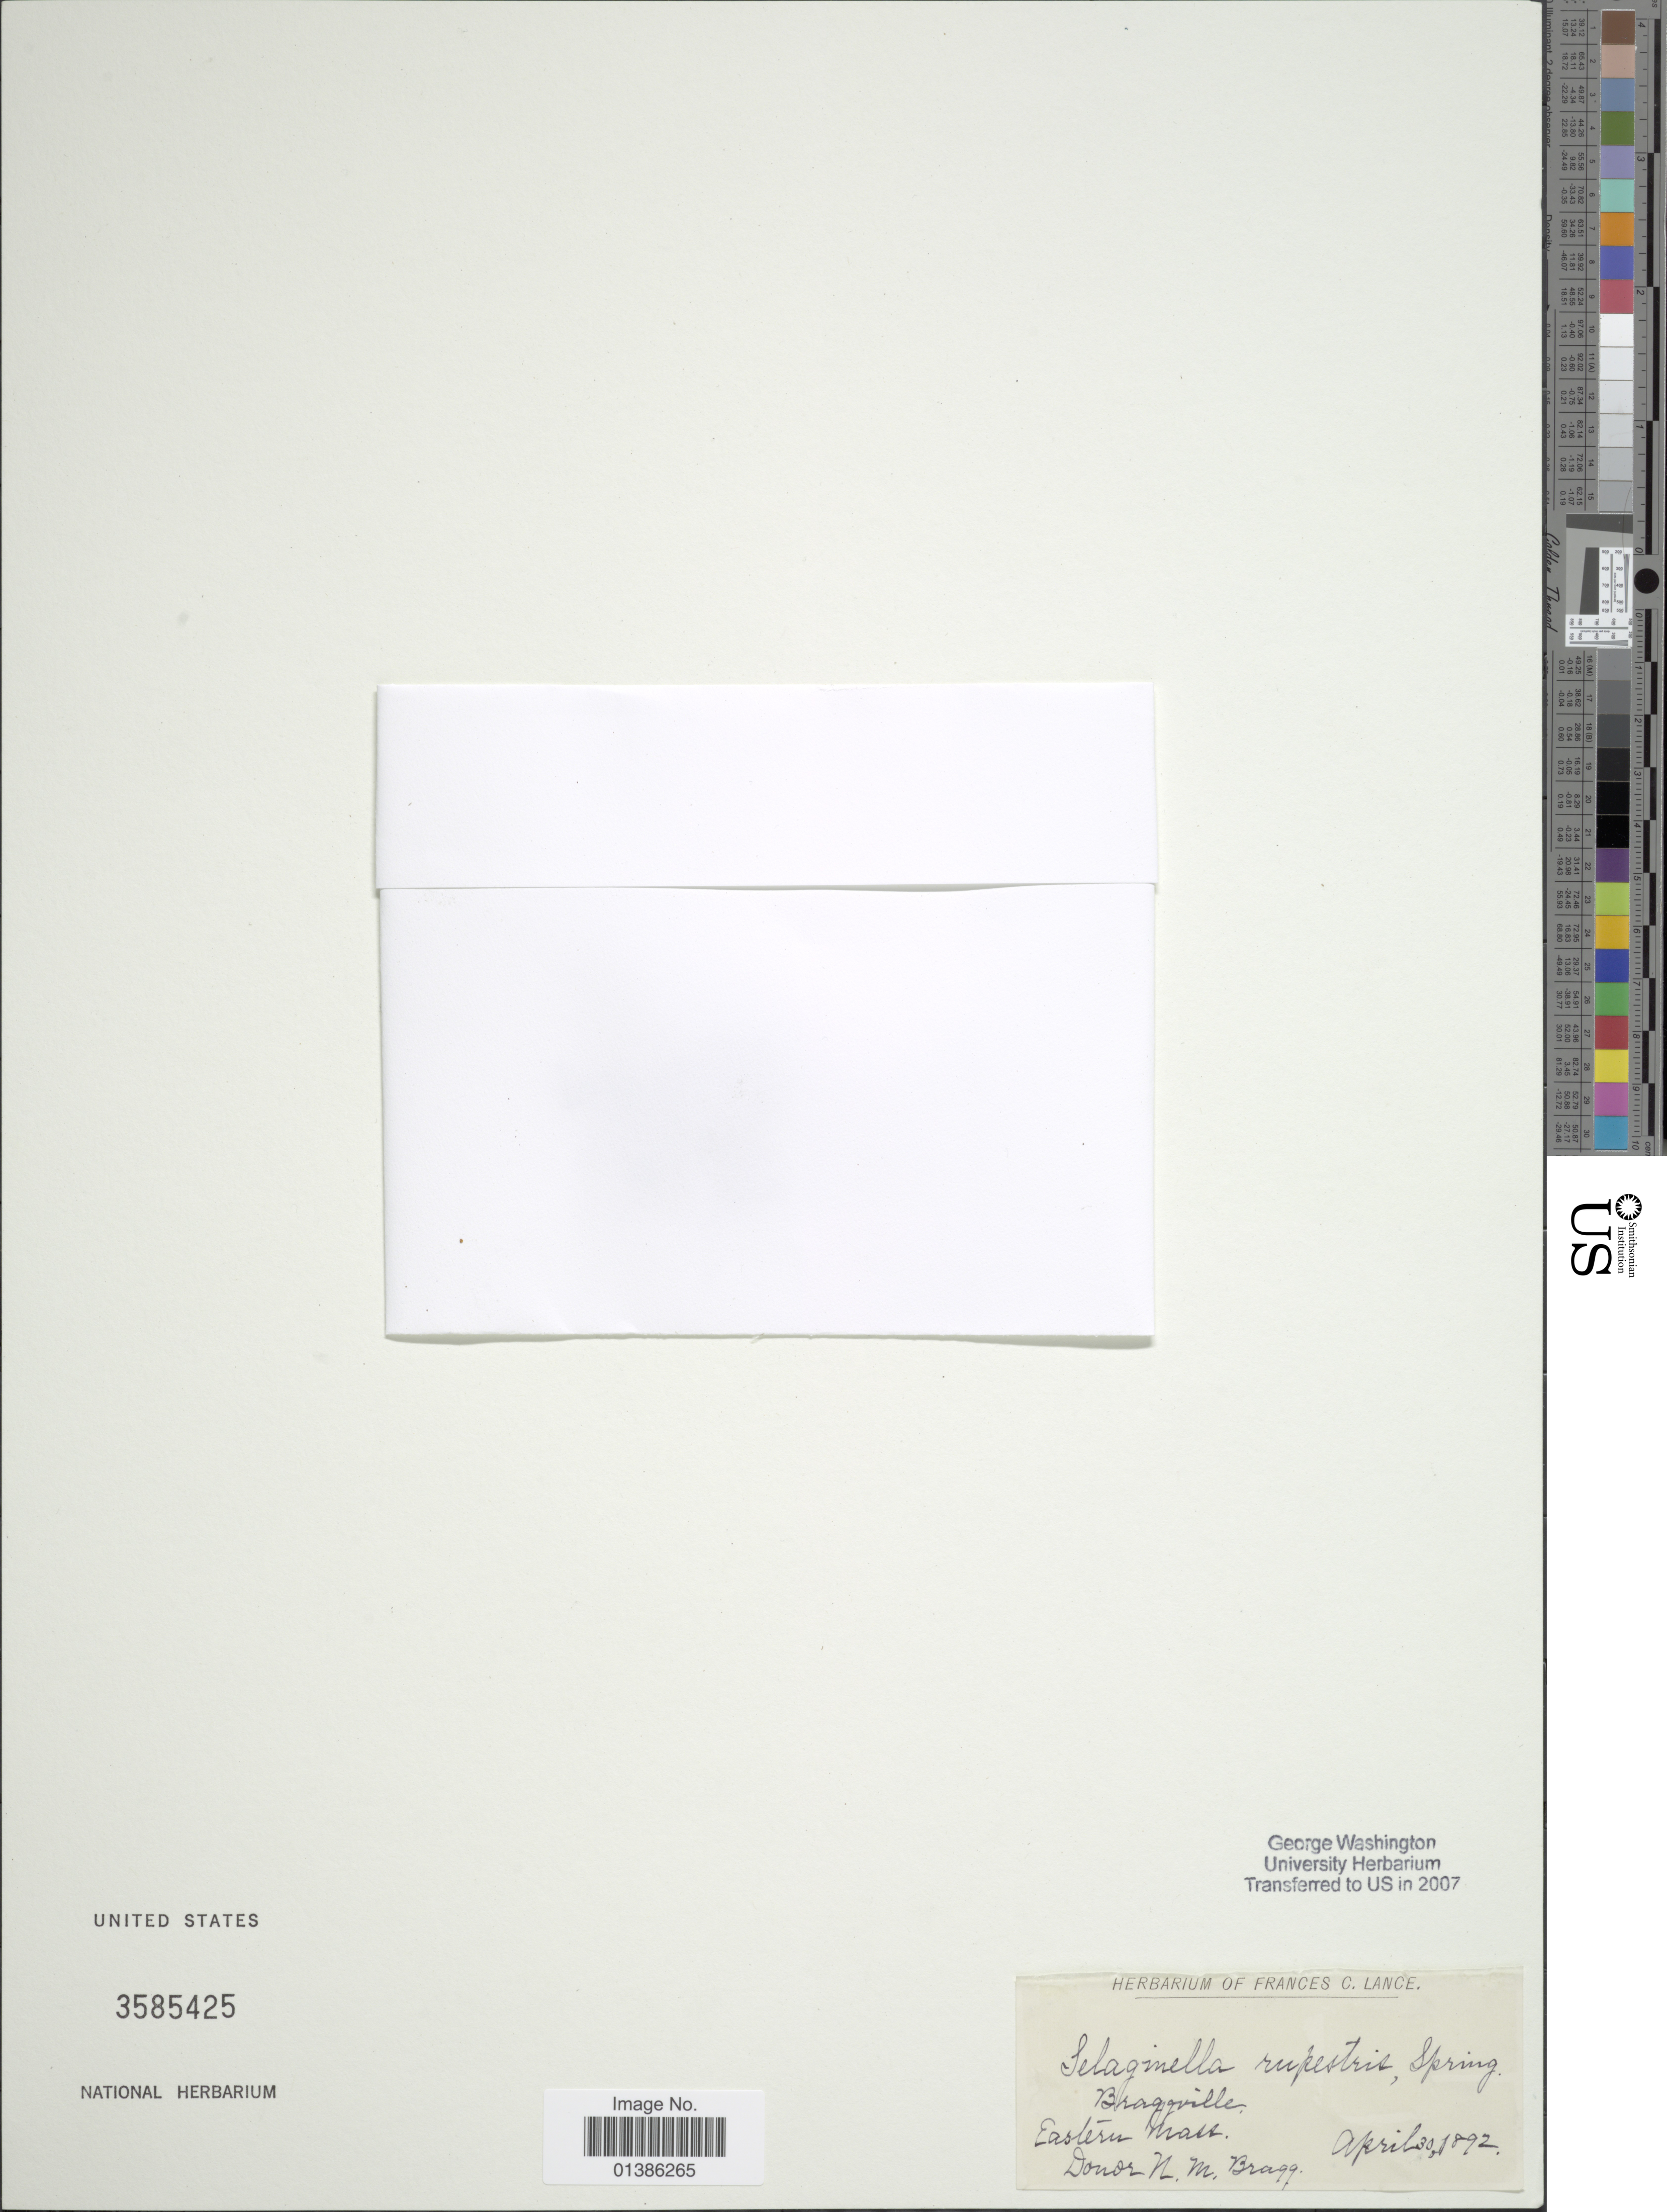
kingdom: Plantae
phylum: Tracheophyta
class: Lycopodiopsida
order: Selaginellales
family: Selaginellaceae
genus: Selaginella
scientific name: Selaginella rupestris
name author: (L.) Spring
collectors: N. Bragg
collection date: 1892-04-30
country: United States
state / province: Massachusetts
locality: Braggville. Eastern Mass.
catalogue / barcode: US 3585425